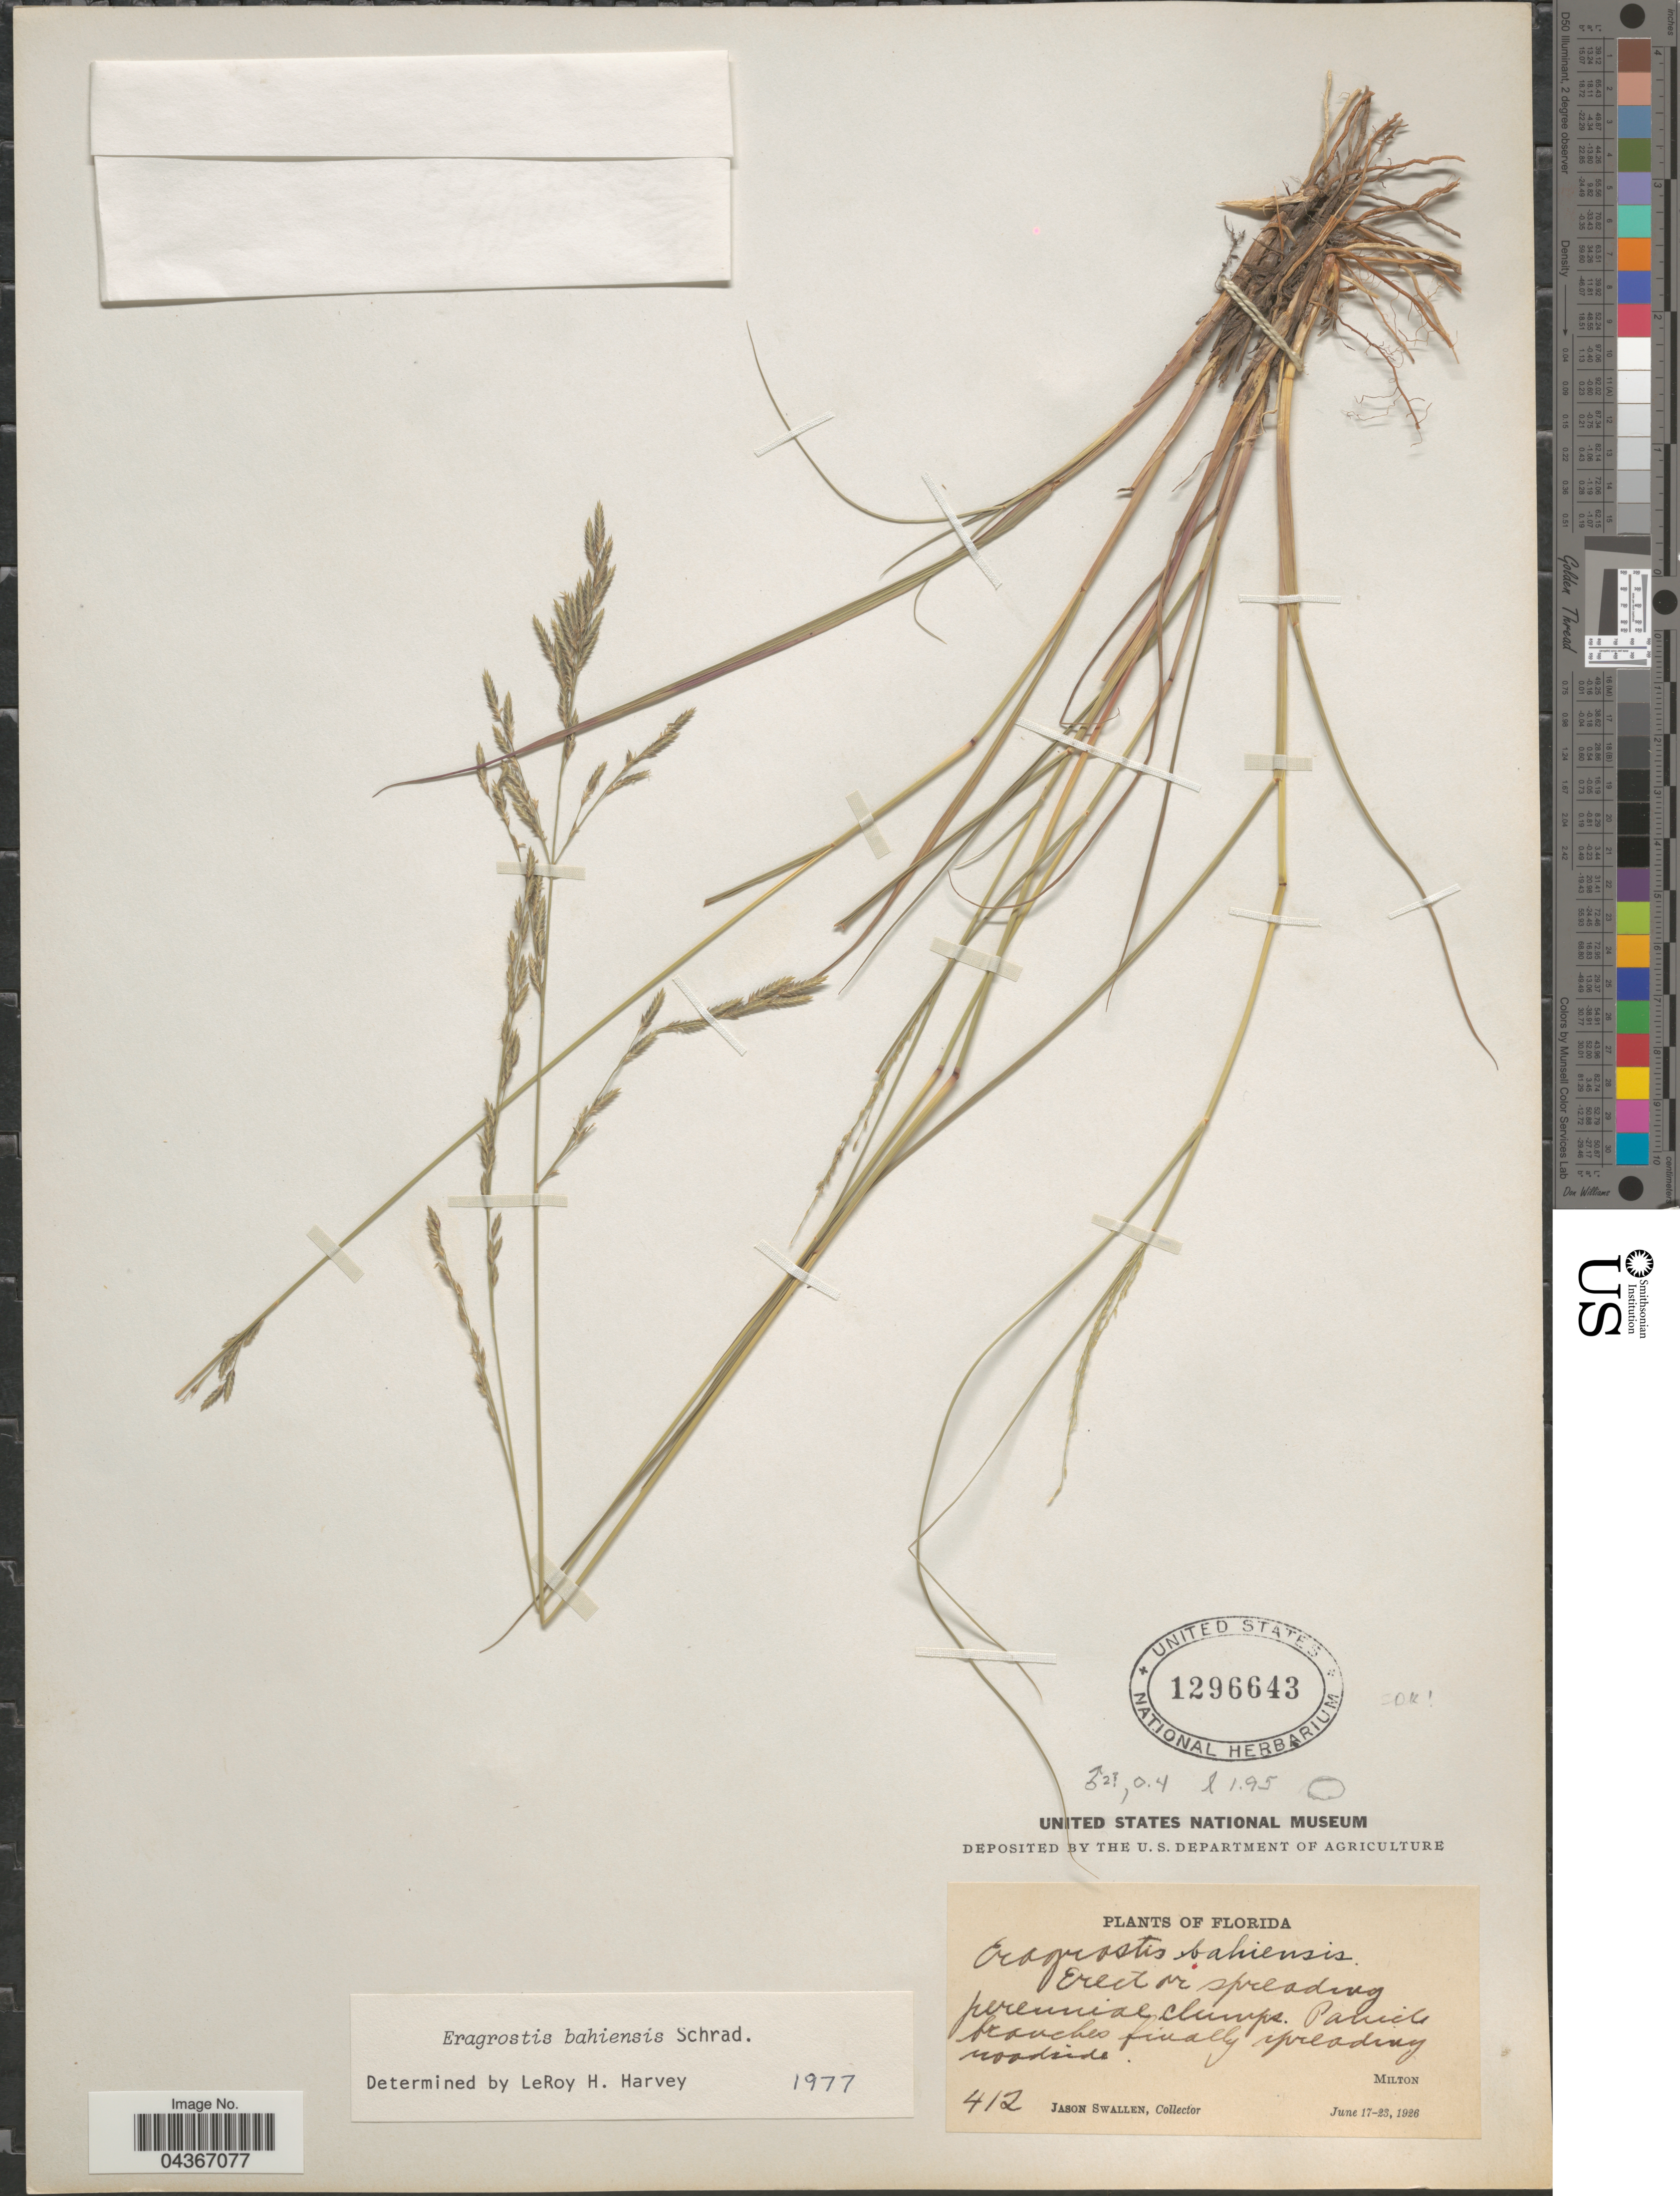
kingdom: Plantae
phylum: Tracheophyta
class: Liliopsida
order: Poales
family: Poaceae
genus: Eragrostis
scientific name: Eragrostis bahiensis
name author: Schrad. ex Schult.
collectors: J. R. Swallen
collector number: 412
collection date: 1926-06-17/1926-06-23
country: United States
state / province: Florida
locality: Milton.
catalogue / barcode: US 1296643